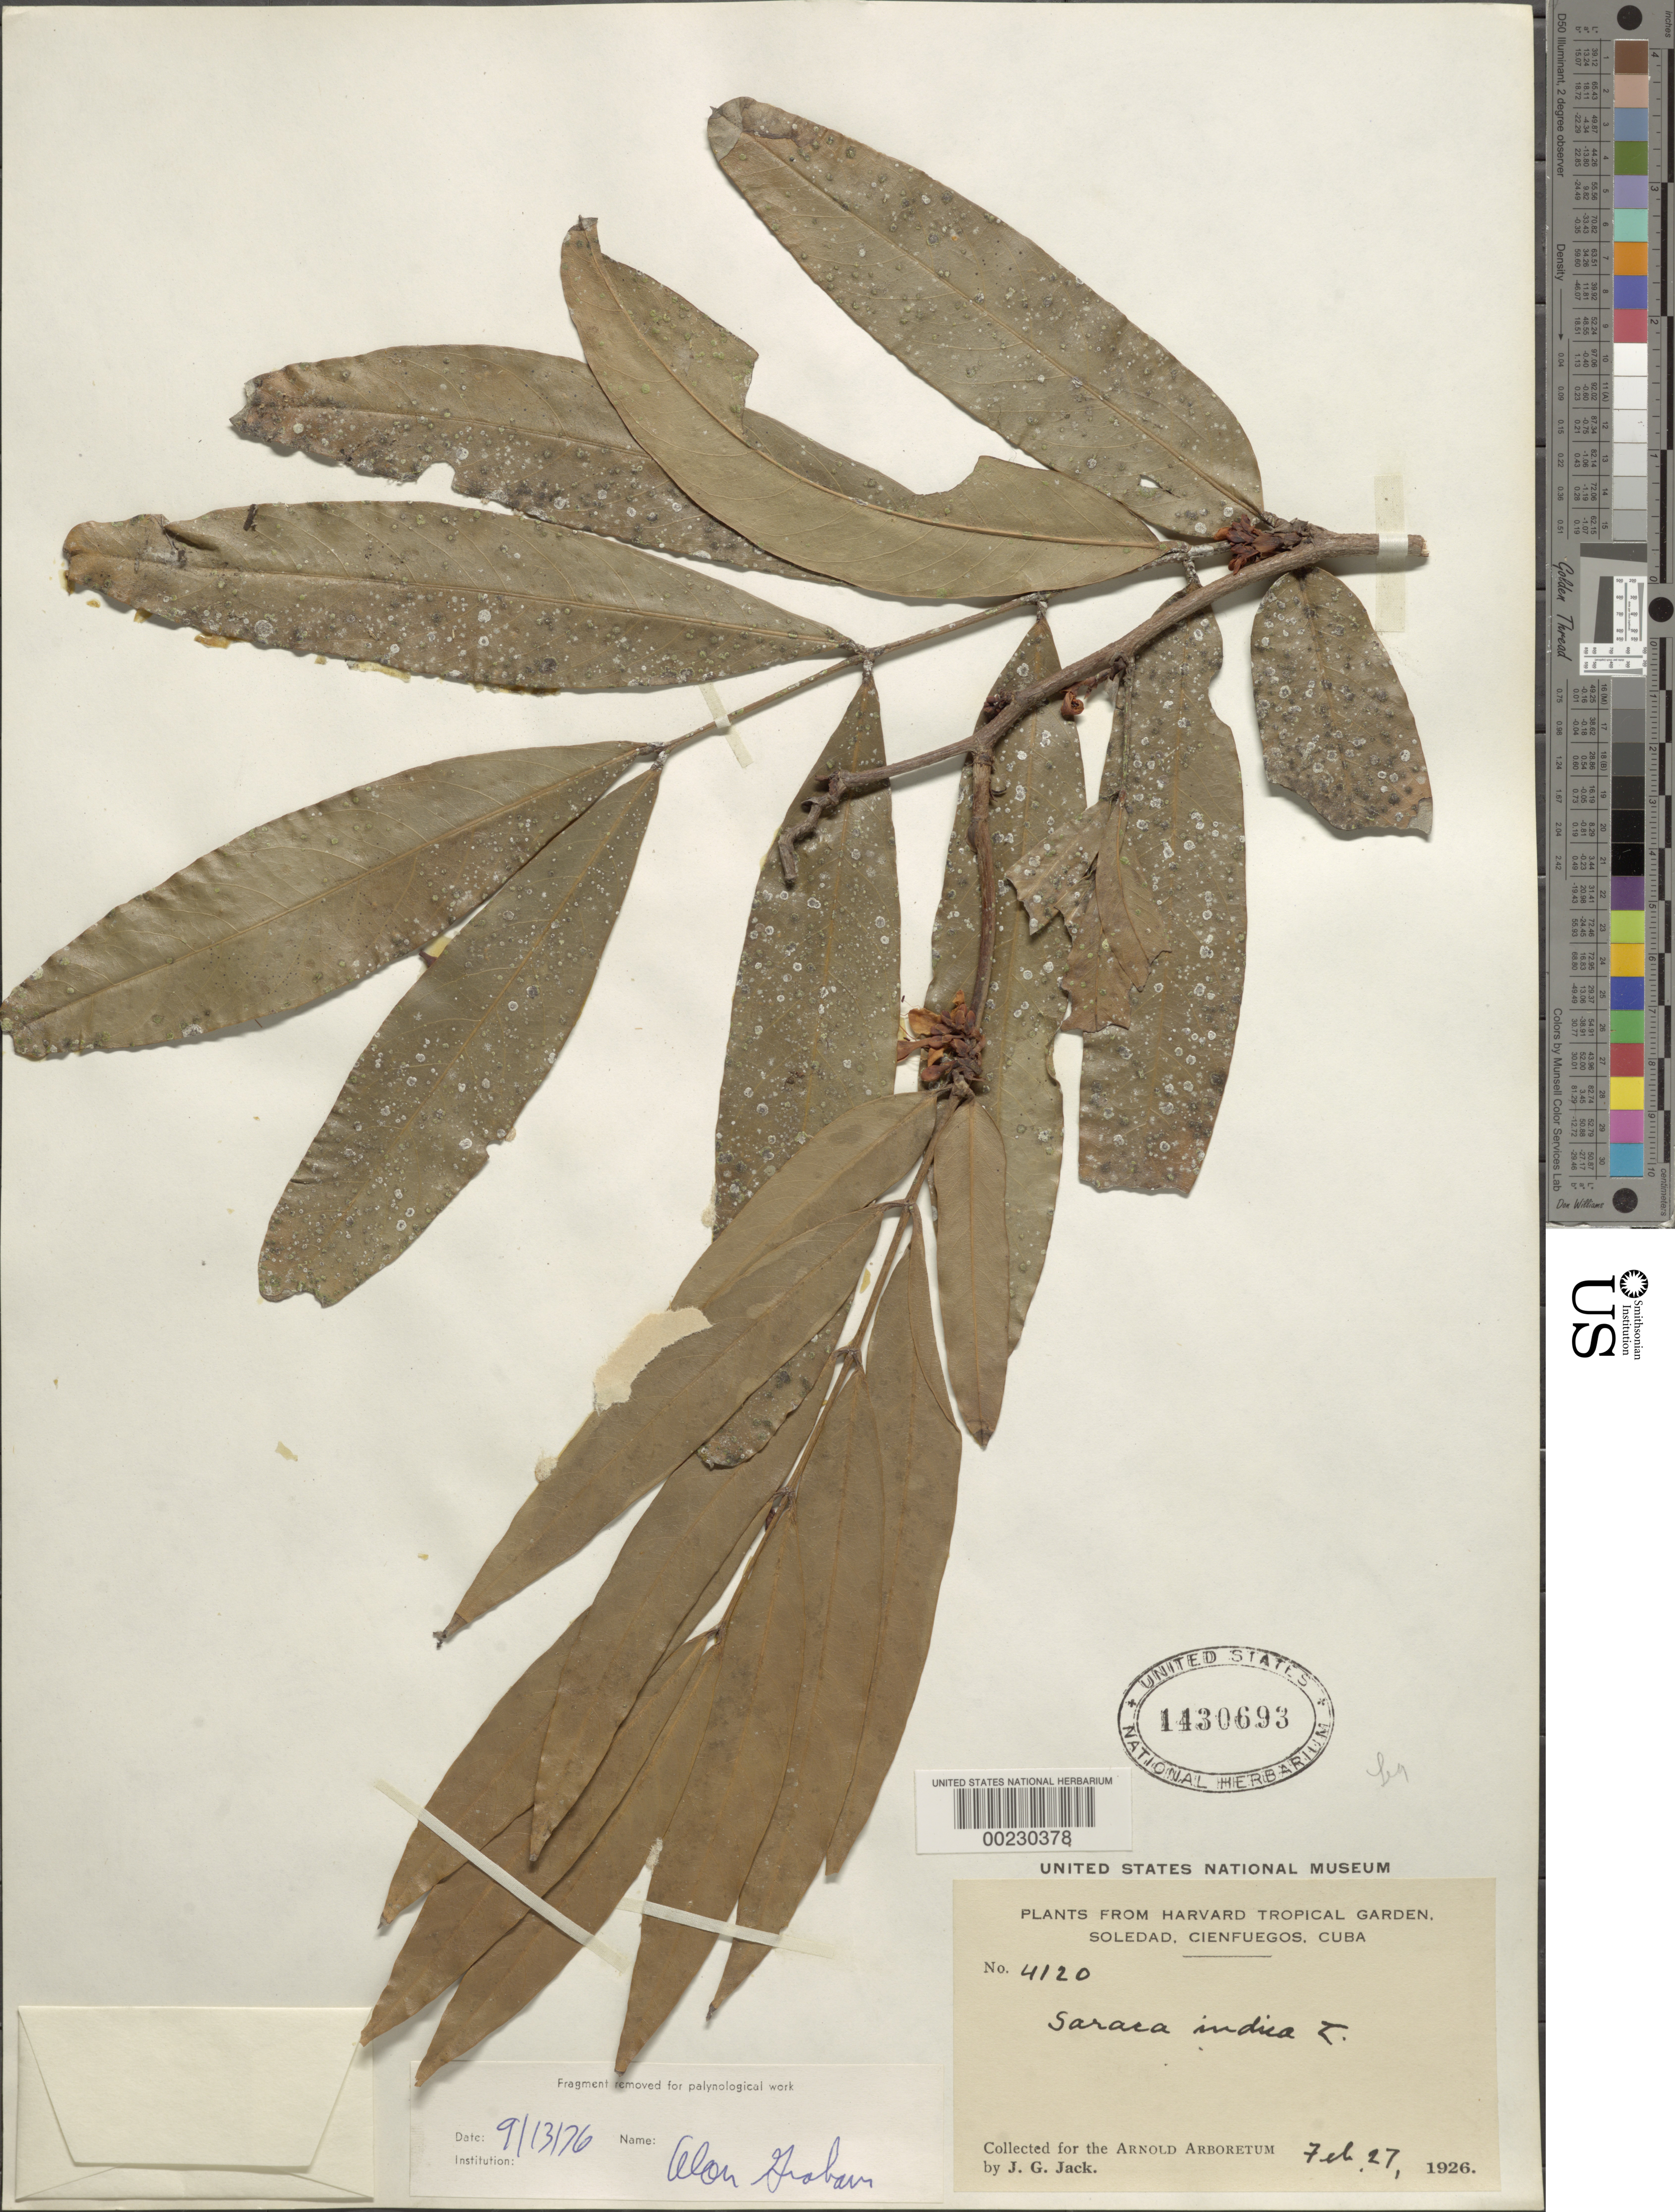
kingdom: Plantae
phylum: Tracheophyta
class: Magnoliopsida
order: Fabales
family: Fabaceae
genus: Saraca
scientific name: Saraca indica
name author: L.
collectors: J. G. Jack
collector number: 4120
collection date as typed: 27 Feb 1926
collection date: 1926-02-27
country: Cuba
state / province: Las Villas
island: Greater Antilles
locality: From harvard tropical garden, soledad, cienfuegos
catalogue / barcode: US 1430693